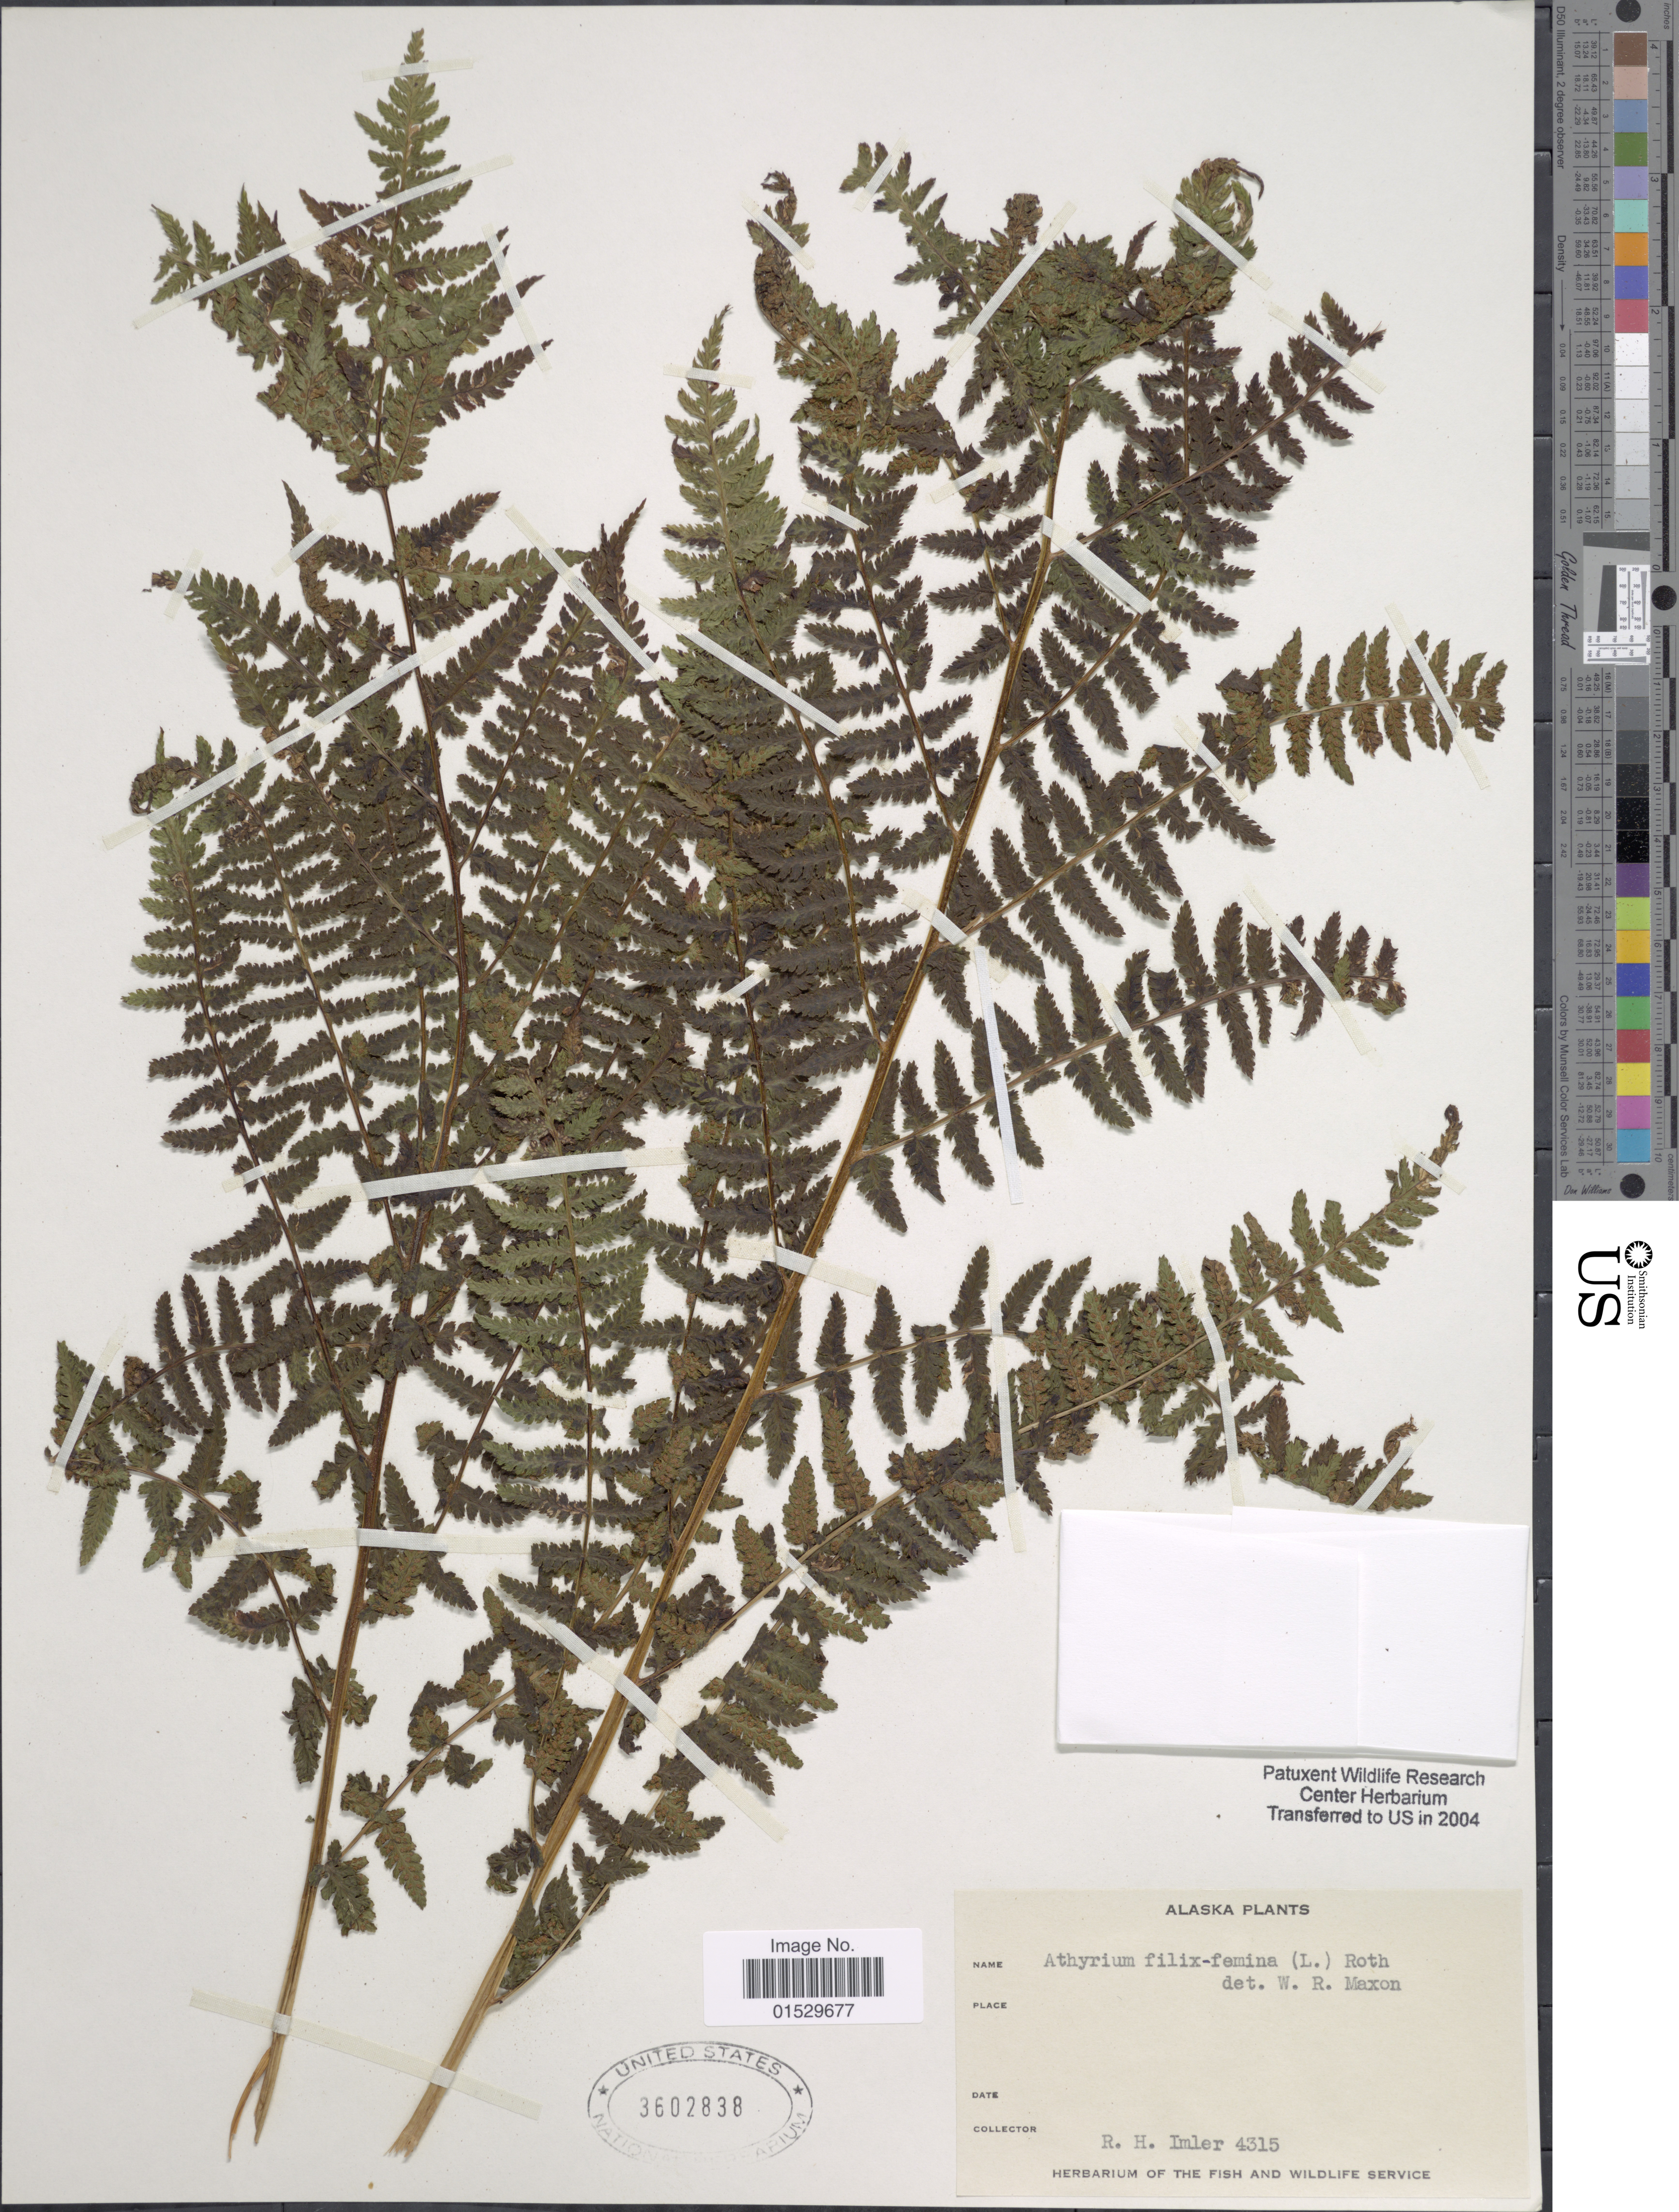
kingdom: Plantae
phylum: Tracheophyta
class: Polypodiopsida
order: Polypodiales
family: Athyriaceae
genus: Athyrium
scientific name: Athyrium filix-femina subsp. cyclosorum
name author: (Rupr.) C. Chr.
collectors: R. Imler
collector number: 4315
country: United States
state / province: Alaska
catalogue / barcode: US 3602838